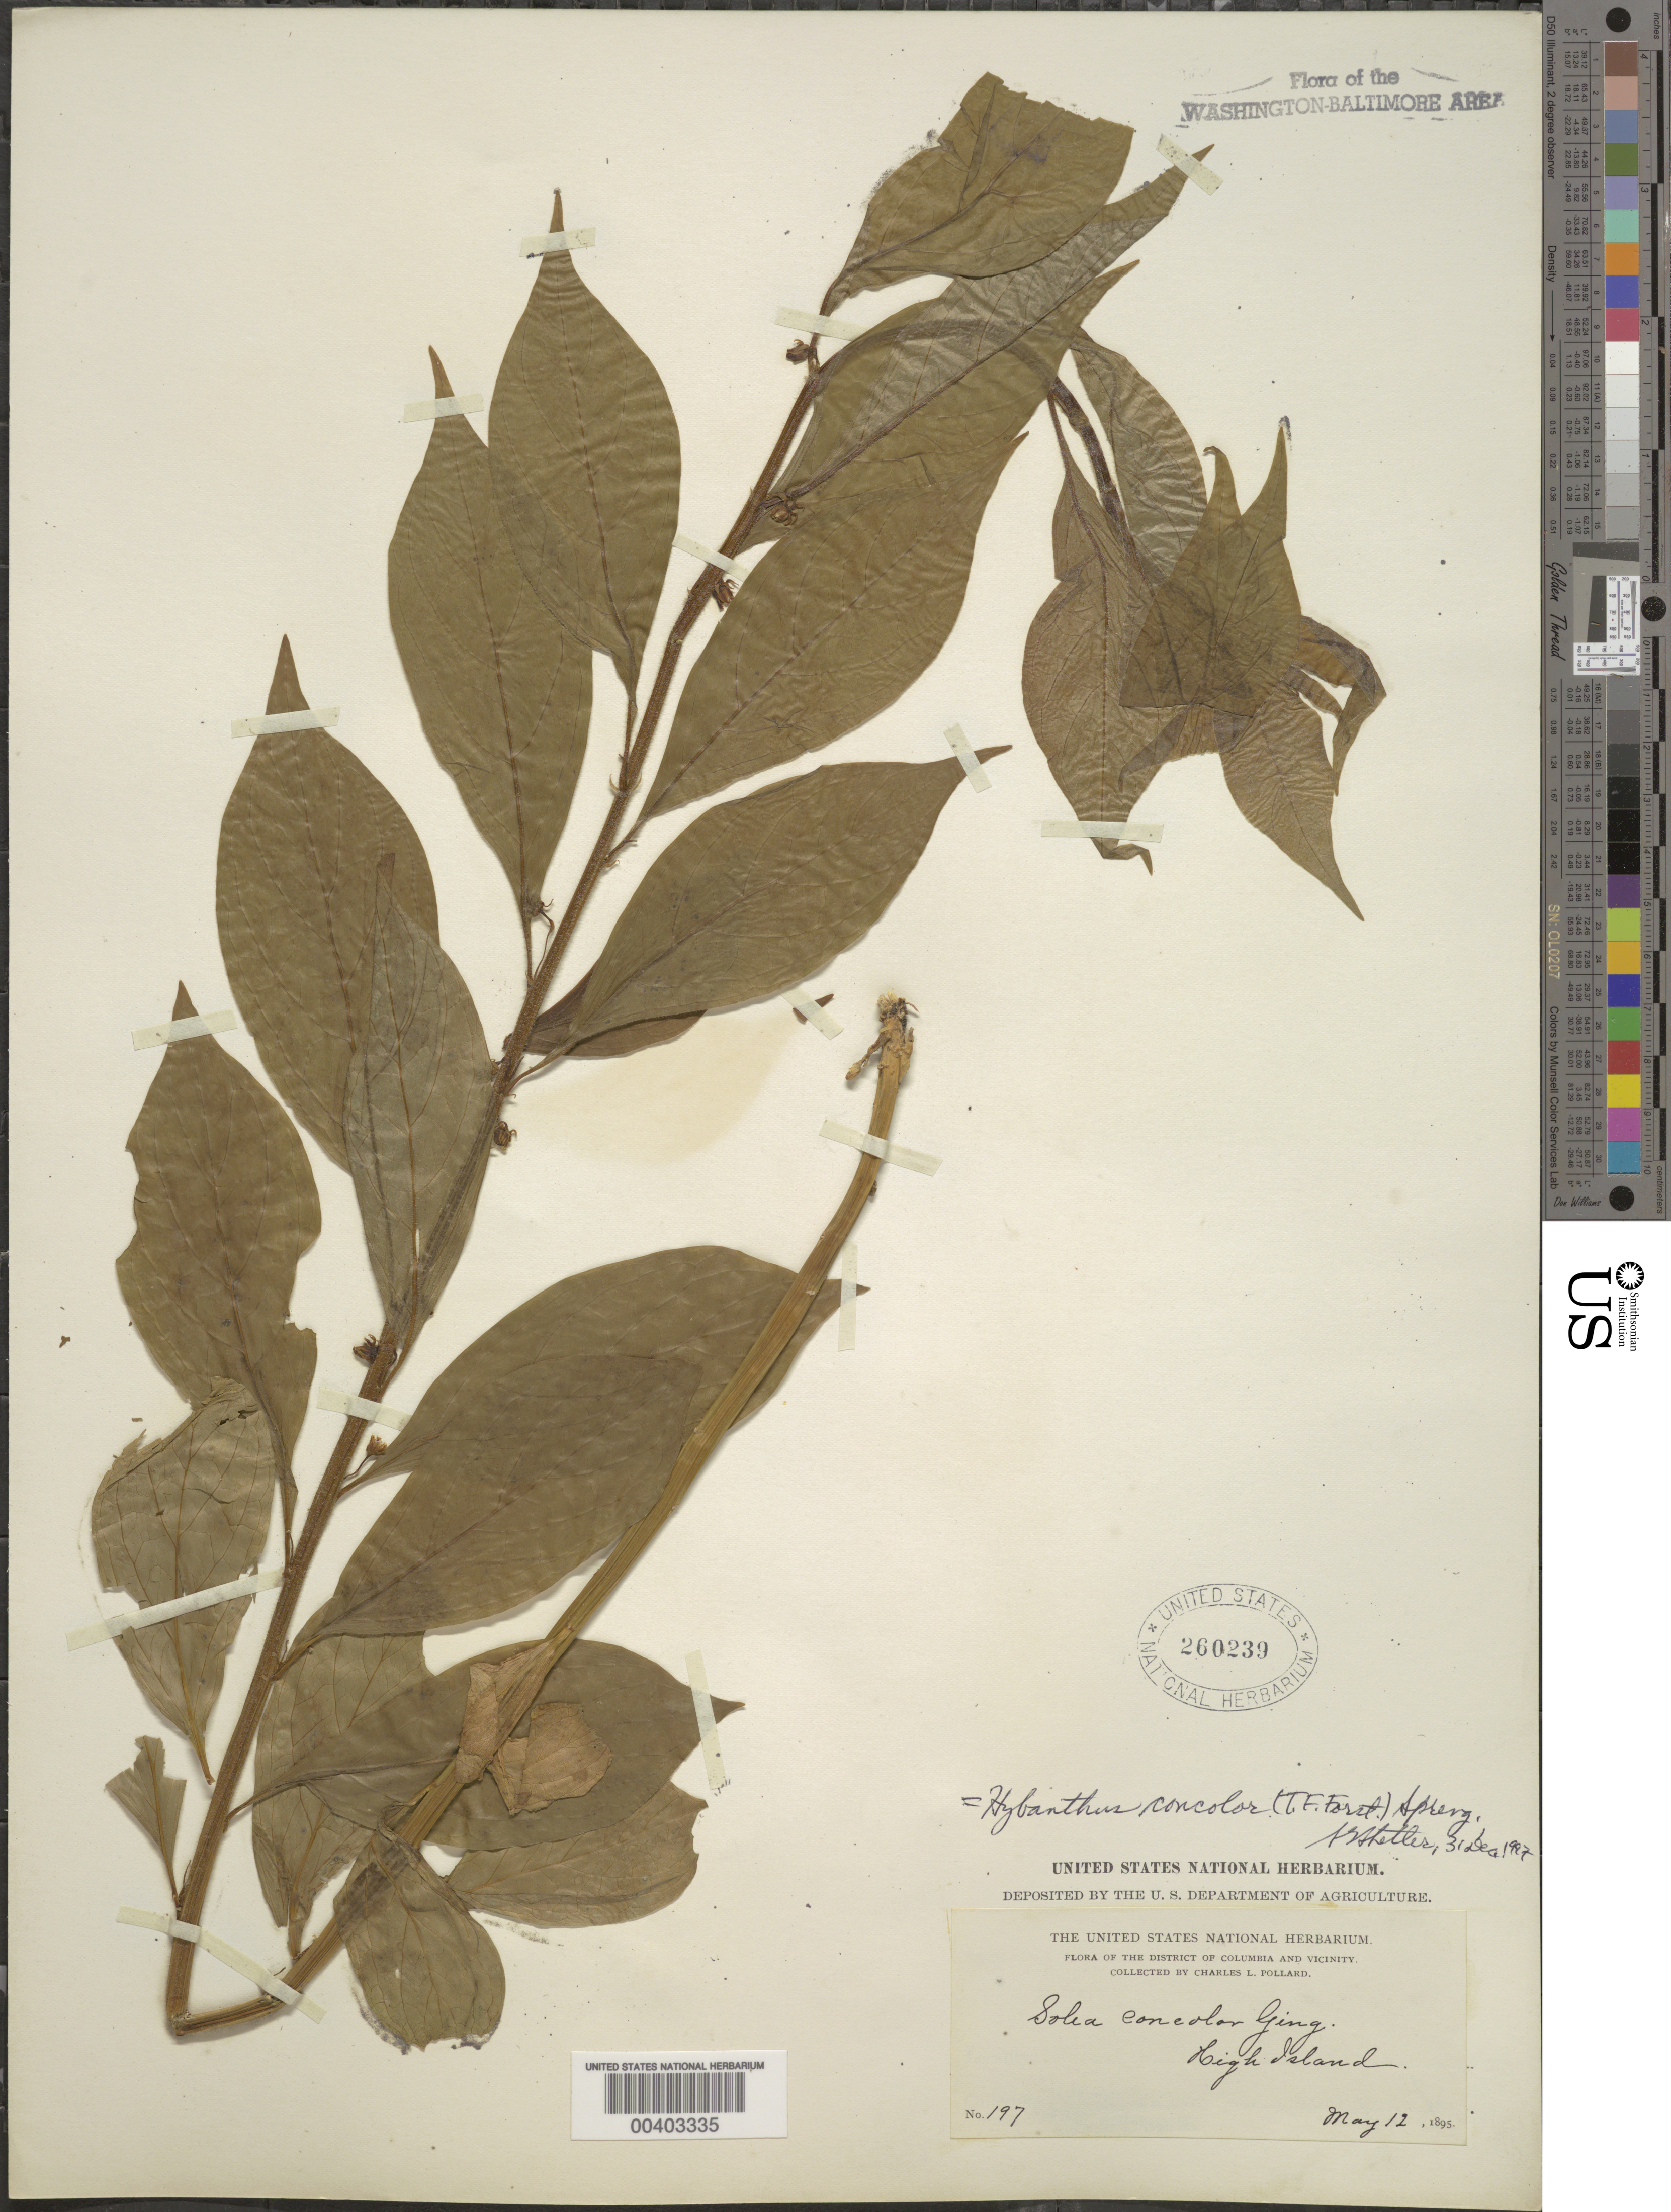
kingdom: Plantae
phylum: Tracheophyta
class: Magnoliopsida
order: Malpighiales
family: Violaceae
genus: Cubelium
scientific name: Cubelium concolor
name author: (T.F. Forst.) Raf. ex Britton & A. Br.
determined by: Strong, Mark T., (BOT), Smithsonian Institution - National Museum of Natural History (UNITED STATES)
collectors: C. L. Pollard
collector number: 197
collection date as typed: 12 May 1895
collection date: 1895-05-12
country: United States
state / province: Maryland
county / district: Montgomery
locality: High Island C. & O. Canal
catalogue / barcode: US 260239